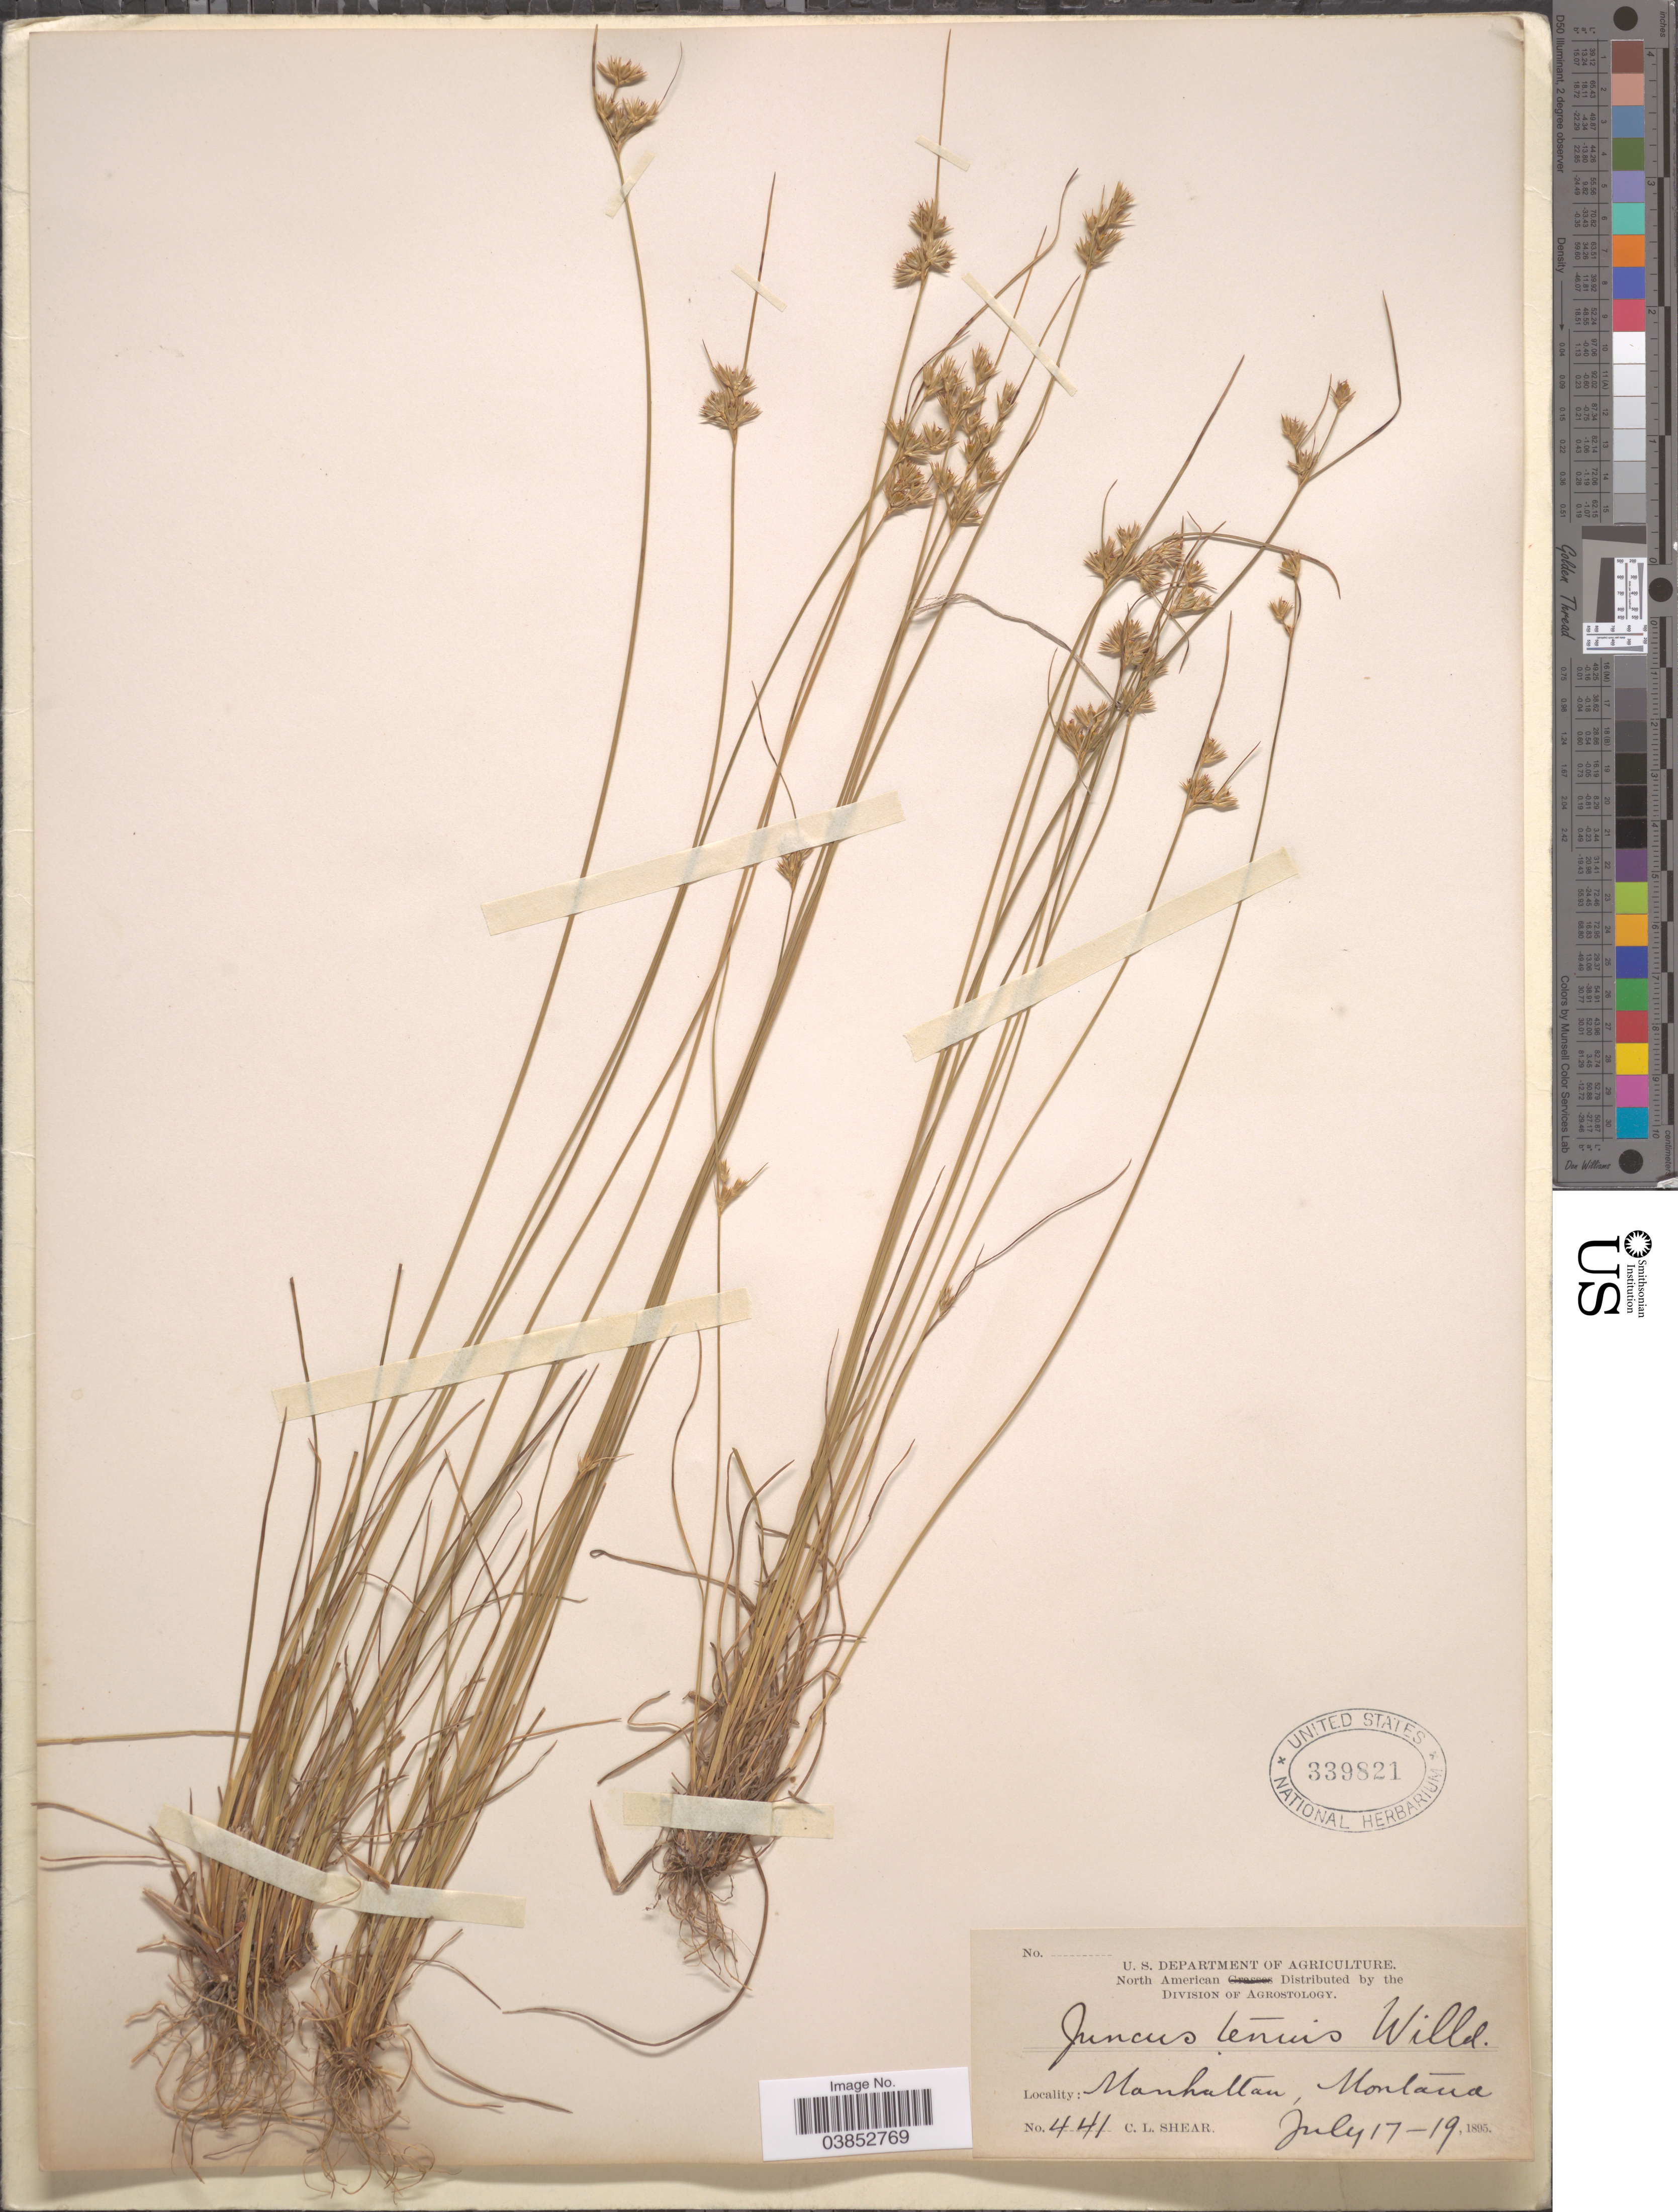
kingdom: Plantae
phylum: Tracheophyta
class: Liliopsida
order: Poales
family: Juncaceae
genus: Juncus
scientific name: Juncus dudleyi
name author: Wiegand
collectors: C. L. Shear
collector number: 441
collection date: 1895-07-17/1895-07-19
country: United States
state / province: Montana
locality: Manhattan.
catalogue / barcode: US 339821